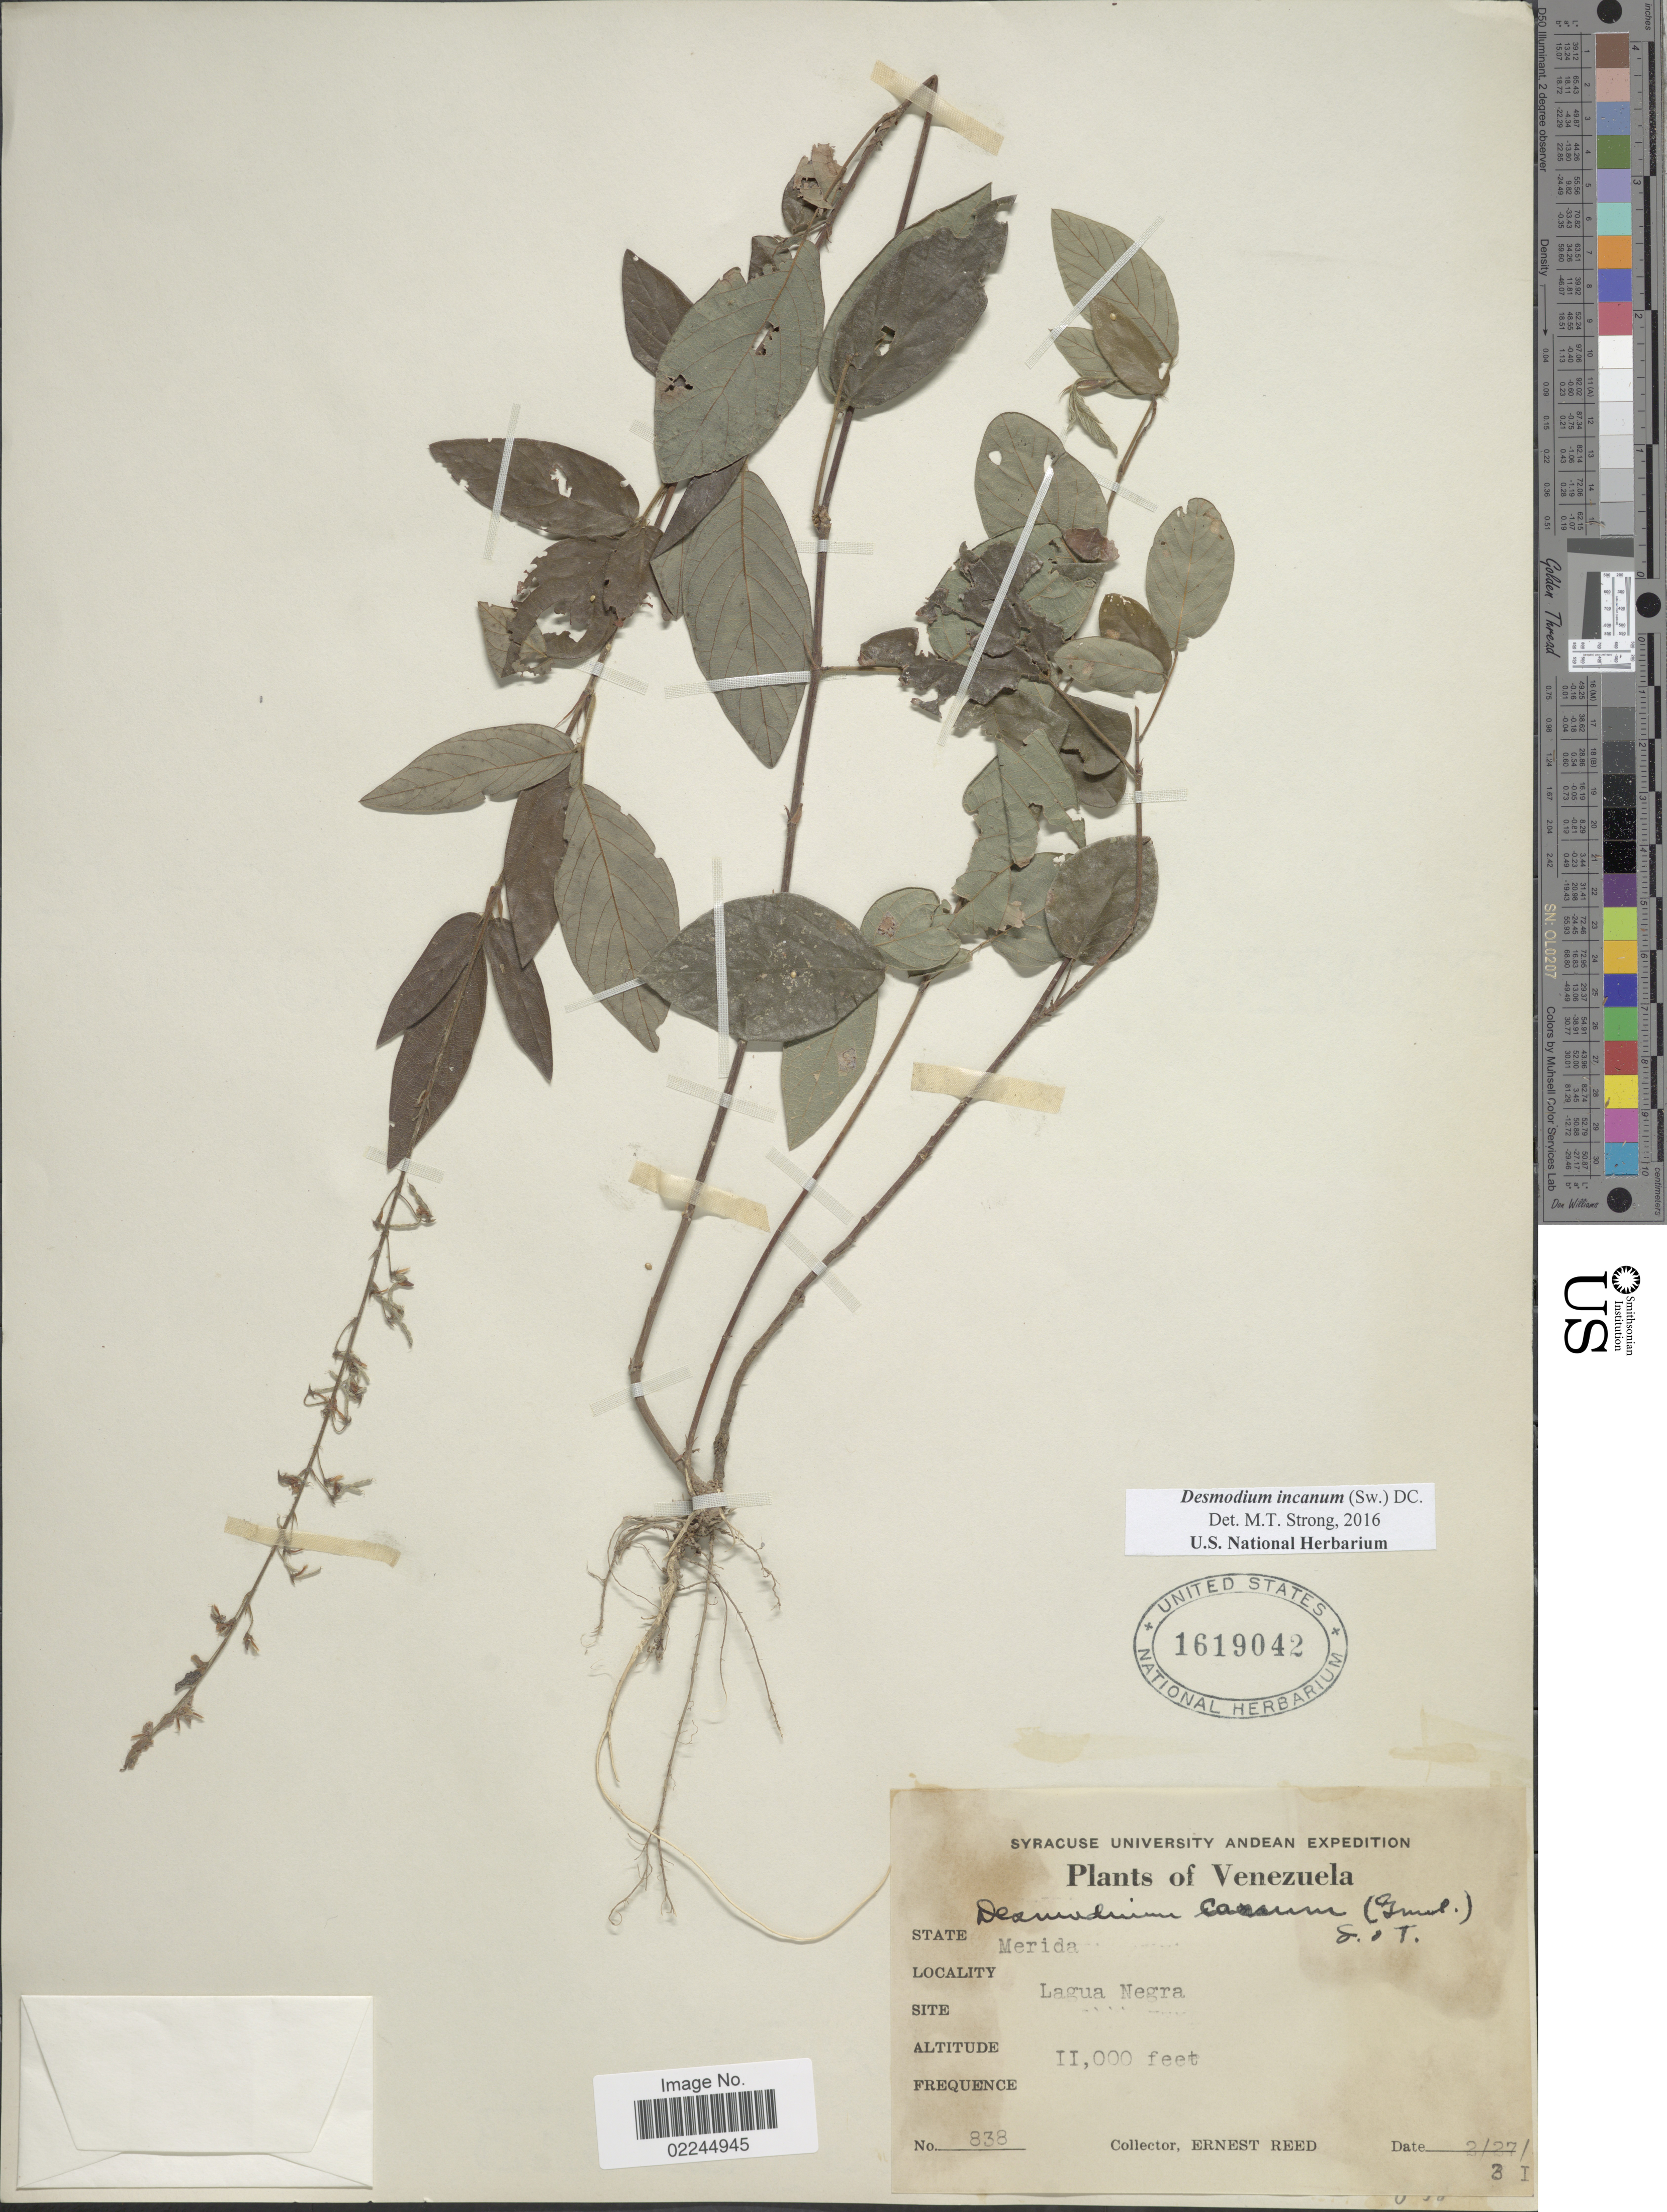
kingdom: Plantae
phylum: Tracheophyta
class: Magnoliopsida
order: Fabales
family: Fabaceae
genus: Desmodium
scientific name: Desmodium incanum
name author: (Sw.) DC.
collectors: E. Reed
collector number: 838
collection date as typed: Transcribed d/m/y: 27/2/31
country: Venezuela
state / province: Mérida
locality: Laguna Negra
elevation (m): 3353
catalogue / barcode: US 1619042